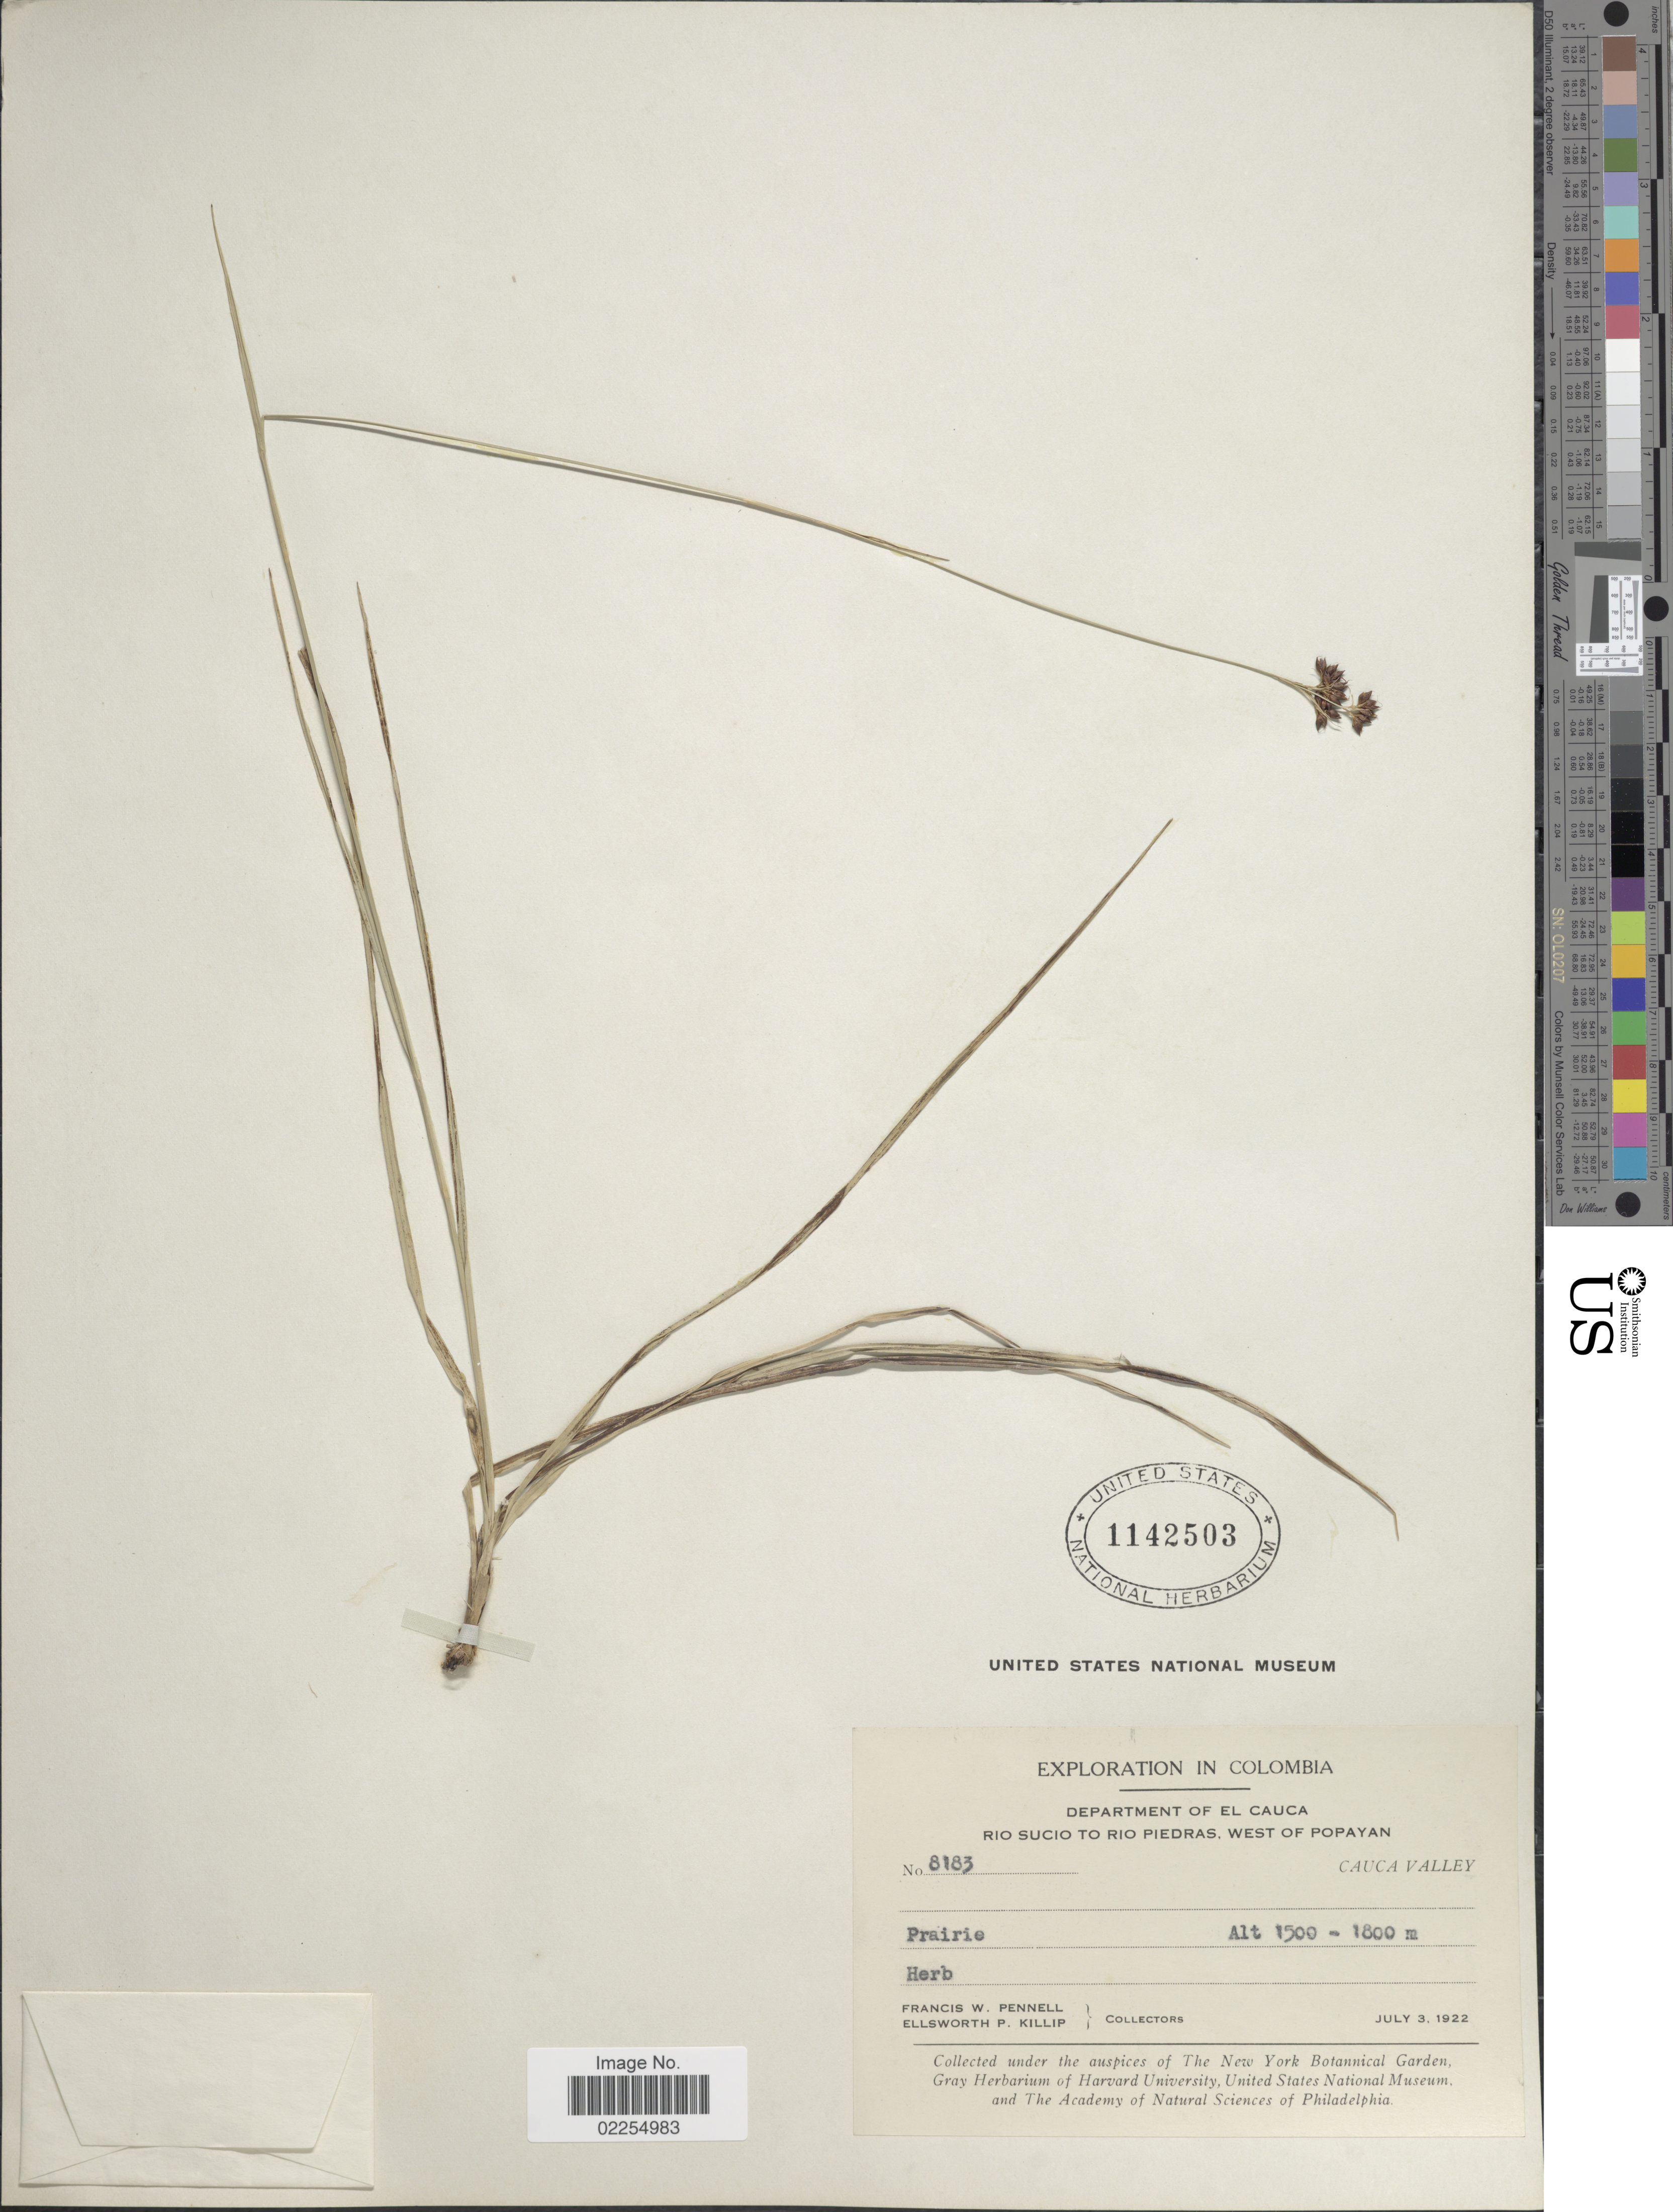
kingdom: Plantae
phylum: Tracheophyta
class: Liliopsida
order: Poales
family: Cyperaceae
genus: Rhynchospora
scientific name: Rhynchospora kunthii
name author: Nees ex Kunth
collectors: F. W. Pennell & E. P. Killip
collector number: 8183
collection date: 1922-07-03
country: Colombia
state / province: Cauca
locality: Department of El Cauca, Rio Sucio to Rio Piedras, West of Popayan, Cauca Valley, prairie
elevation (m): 1500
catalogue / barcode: US 1142503